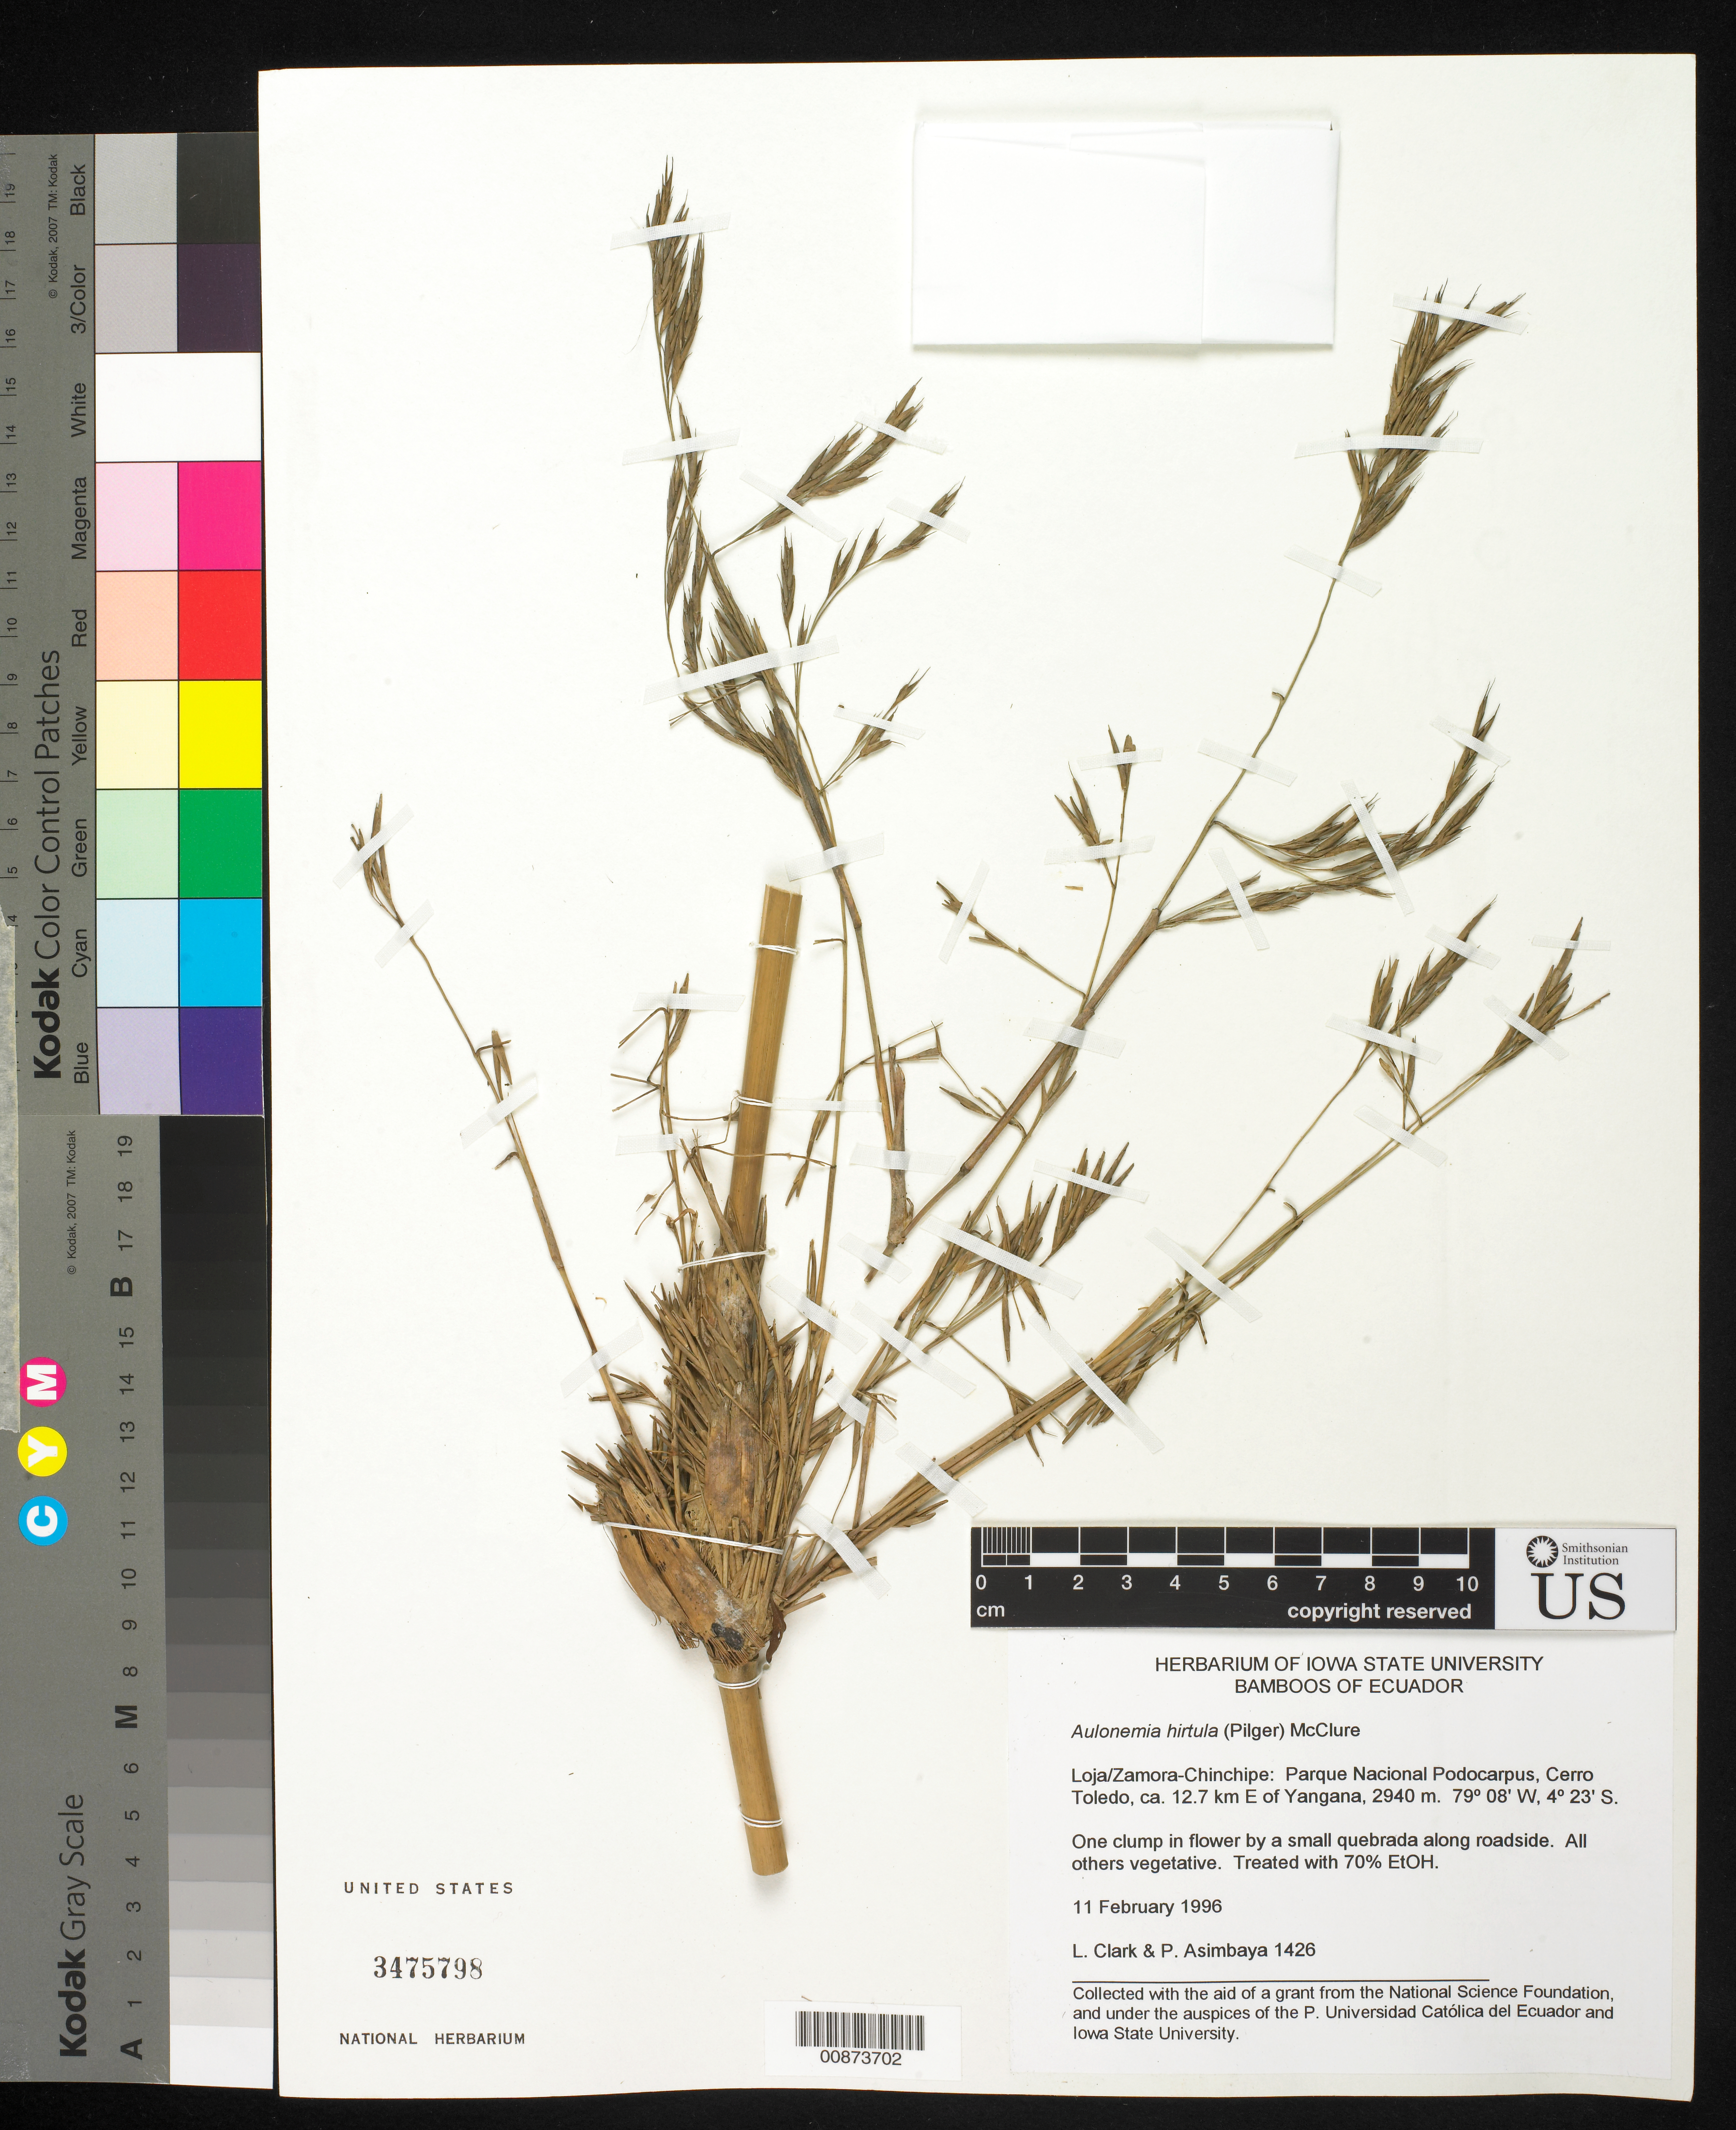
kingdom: Plantae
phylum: Tracheophyta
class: Liliopsida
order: Poales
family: Poaceae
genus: Aulonemia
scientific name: Aulonemia hirtula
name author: (Pilg.) McClure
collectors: L. G. Clark & P. Asimbaya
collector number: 1426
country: Ecuador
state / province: Loja / Zamora-Chinchipe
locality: Parque Nacional Podocarpus, Cerro Toledo, E of Yangana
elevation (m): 2940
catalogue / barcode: US 3475798